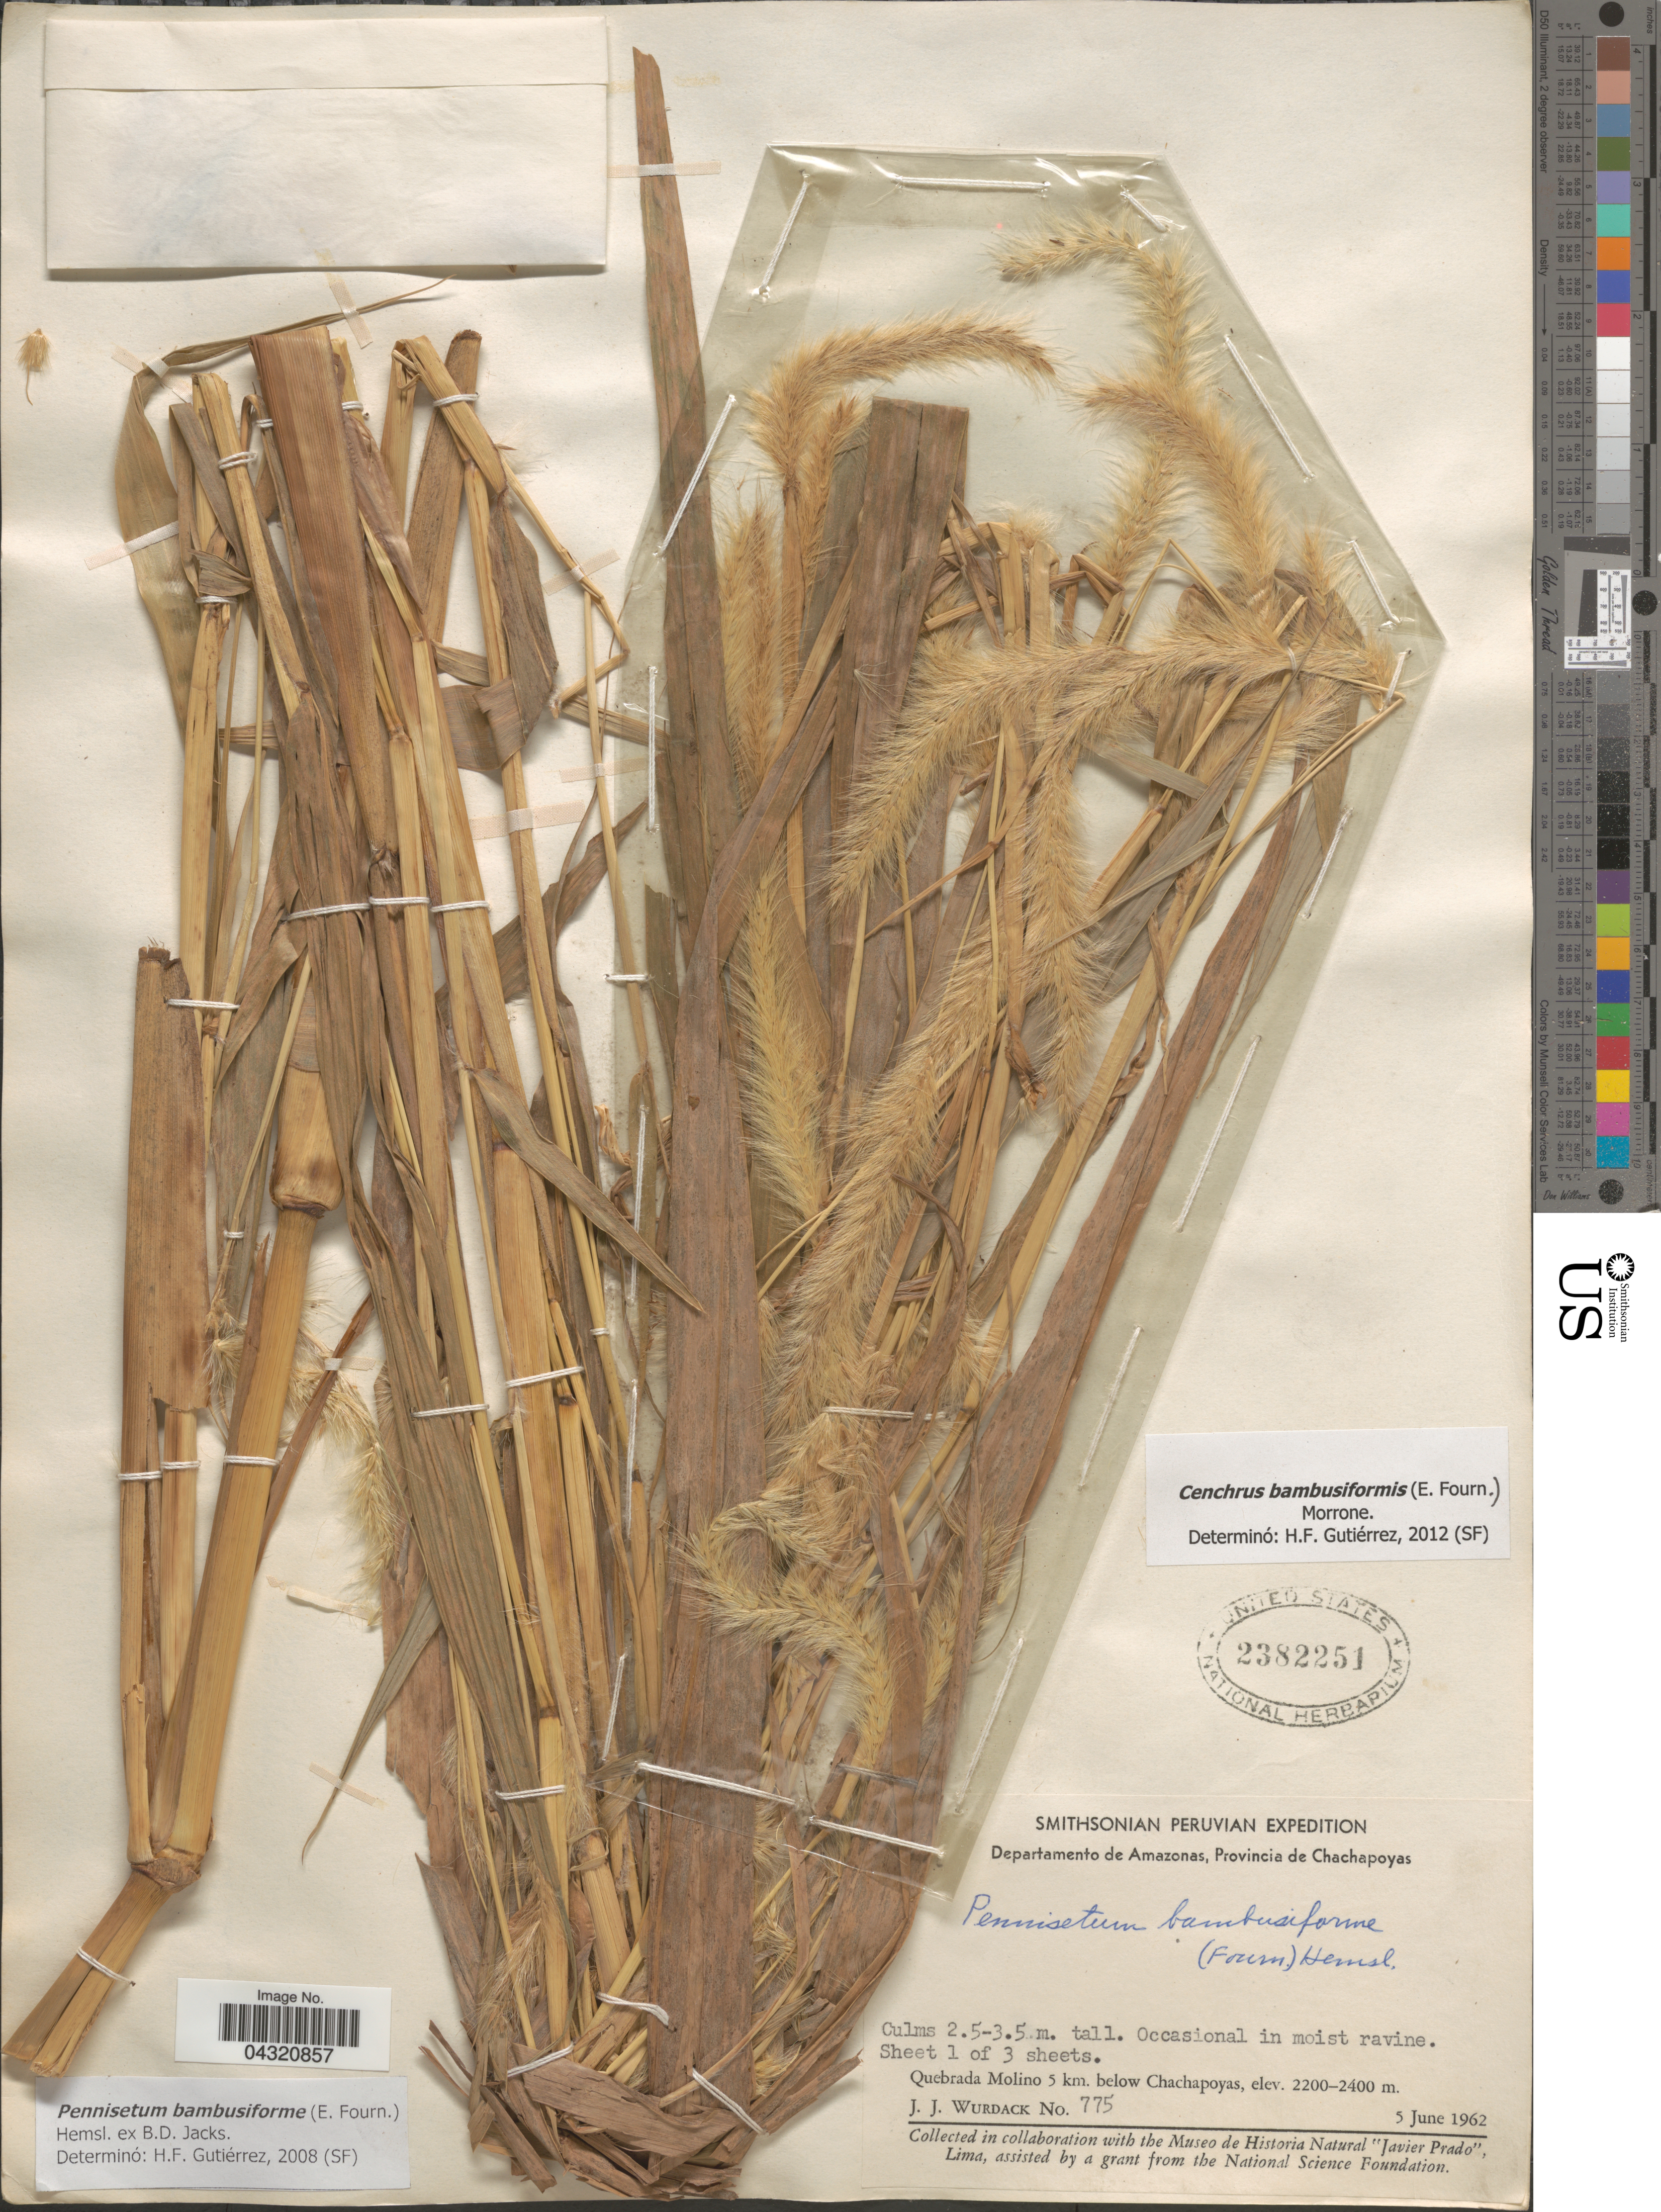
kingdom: Plantae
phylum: Tracheophyta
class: Liliopsida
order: Poales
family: Poaceae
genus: Cenchrus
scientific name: Cenchrus bambusiformis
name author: (E. Fourn.) Morrone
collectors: J. J. Wurdack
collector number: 775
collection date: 1962-06-05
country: Peru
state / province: Amazonas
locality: Smithsonian Peruvian Expedition. Departamento de Amazonas, Provincia de Chachapoyas. Quebrada Molino 5 km. below Chachapoyas.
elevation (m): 2200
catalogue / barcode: US 2382251